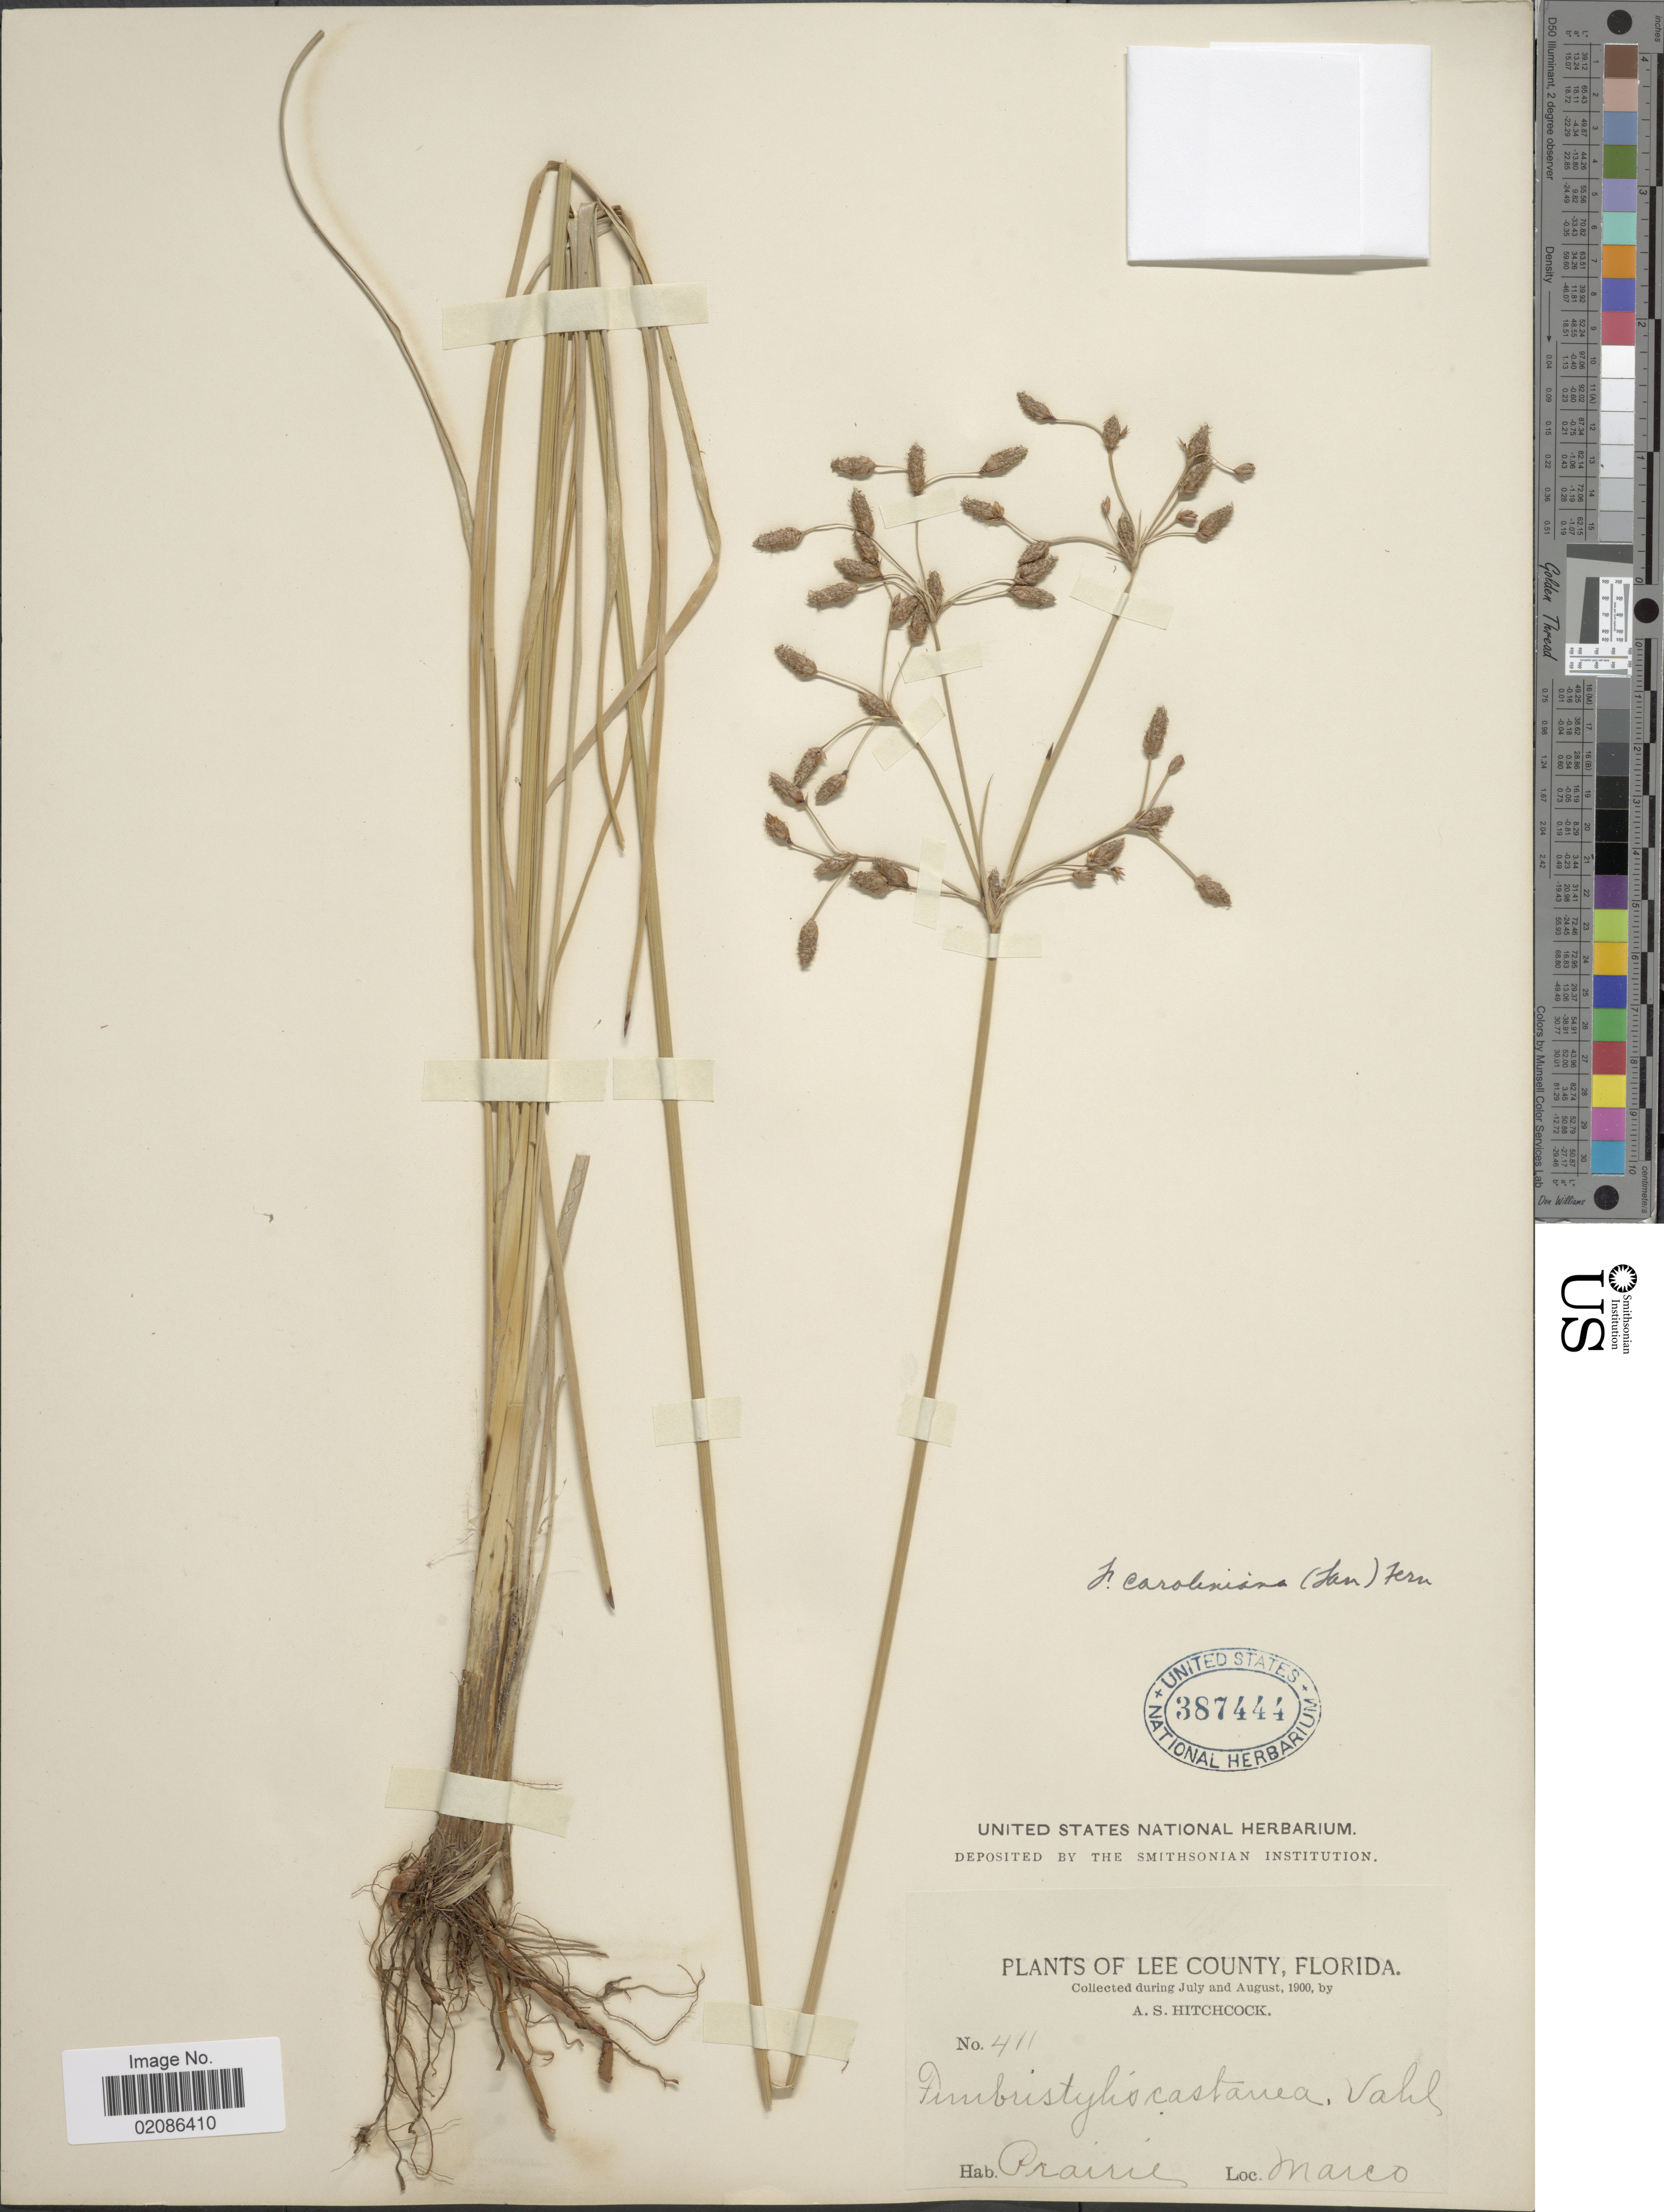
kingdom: Plantae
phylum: Tracheophyta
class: Liliopsida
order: Poales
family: Cyperaceae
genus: Fimbristylis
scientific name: Fimbristylis caroliniana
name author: (Lam.) Fernald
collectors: A. S. Hitchcock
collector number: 411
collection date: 1900-07/1900-08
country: United States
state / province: Florida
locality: Lee County, Prairie, Marco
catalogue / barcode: US 387444